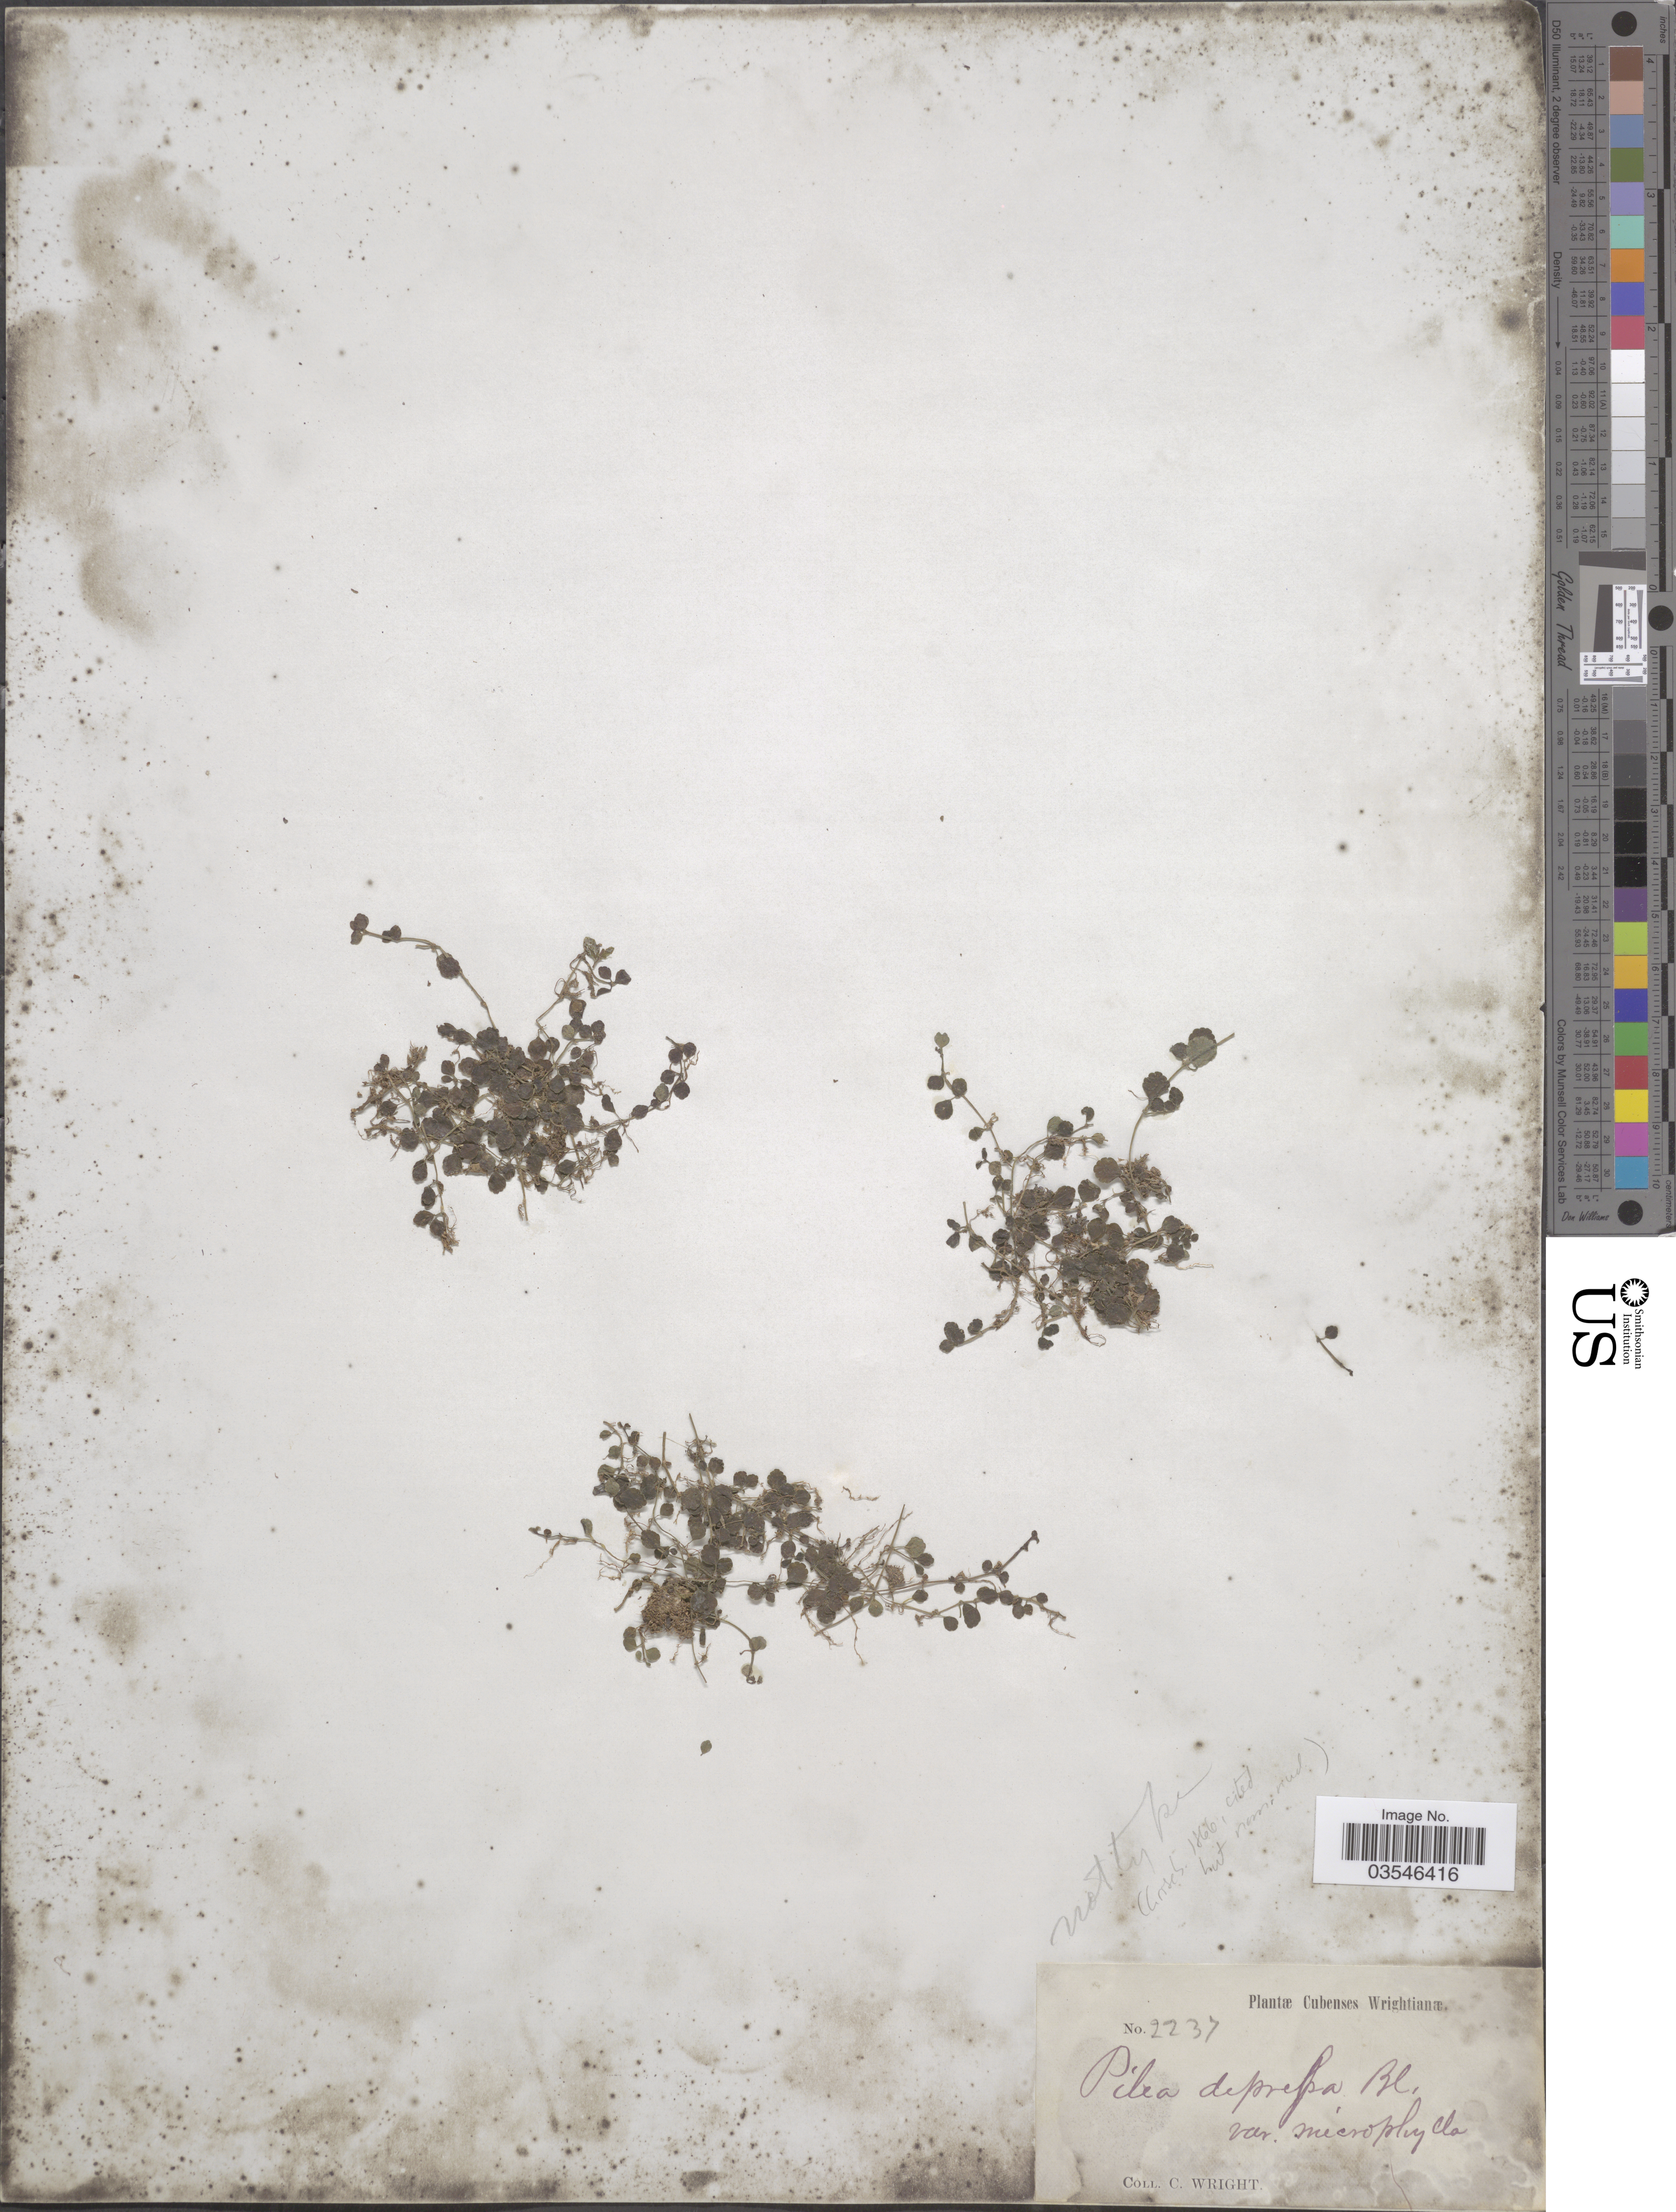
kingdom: Plantae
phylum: Tracheophyta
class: Magnoliopsida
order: Rosales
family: Urticaceae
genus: Pilea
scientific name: Pilea depressa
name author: (Sw.) Blume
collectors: C. Wright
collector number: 2237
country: Cuba